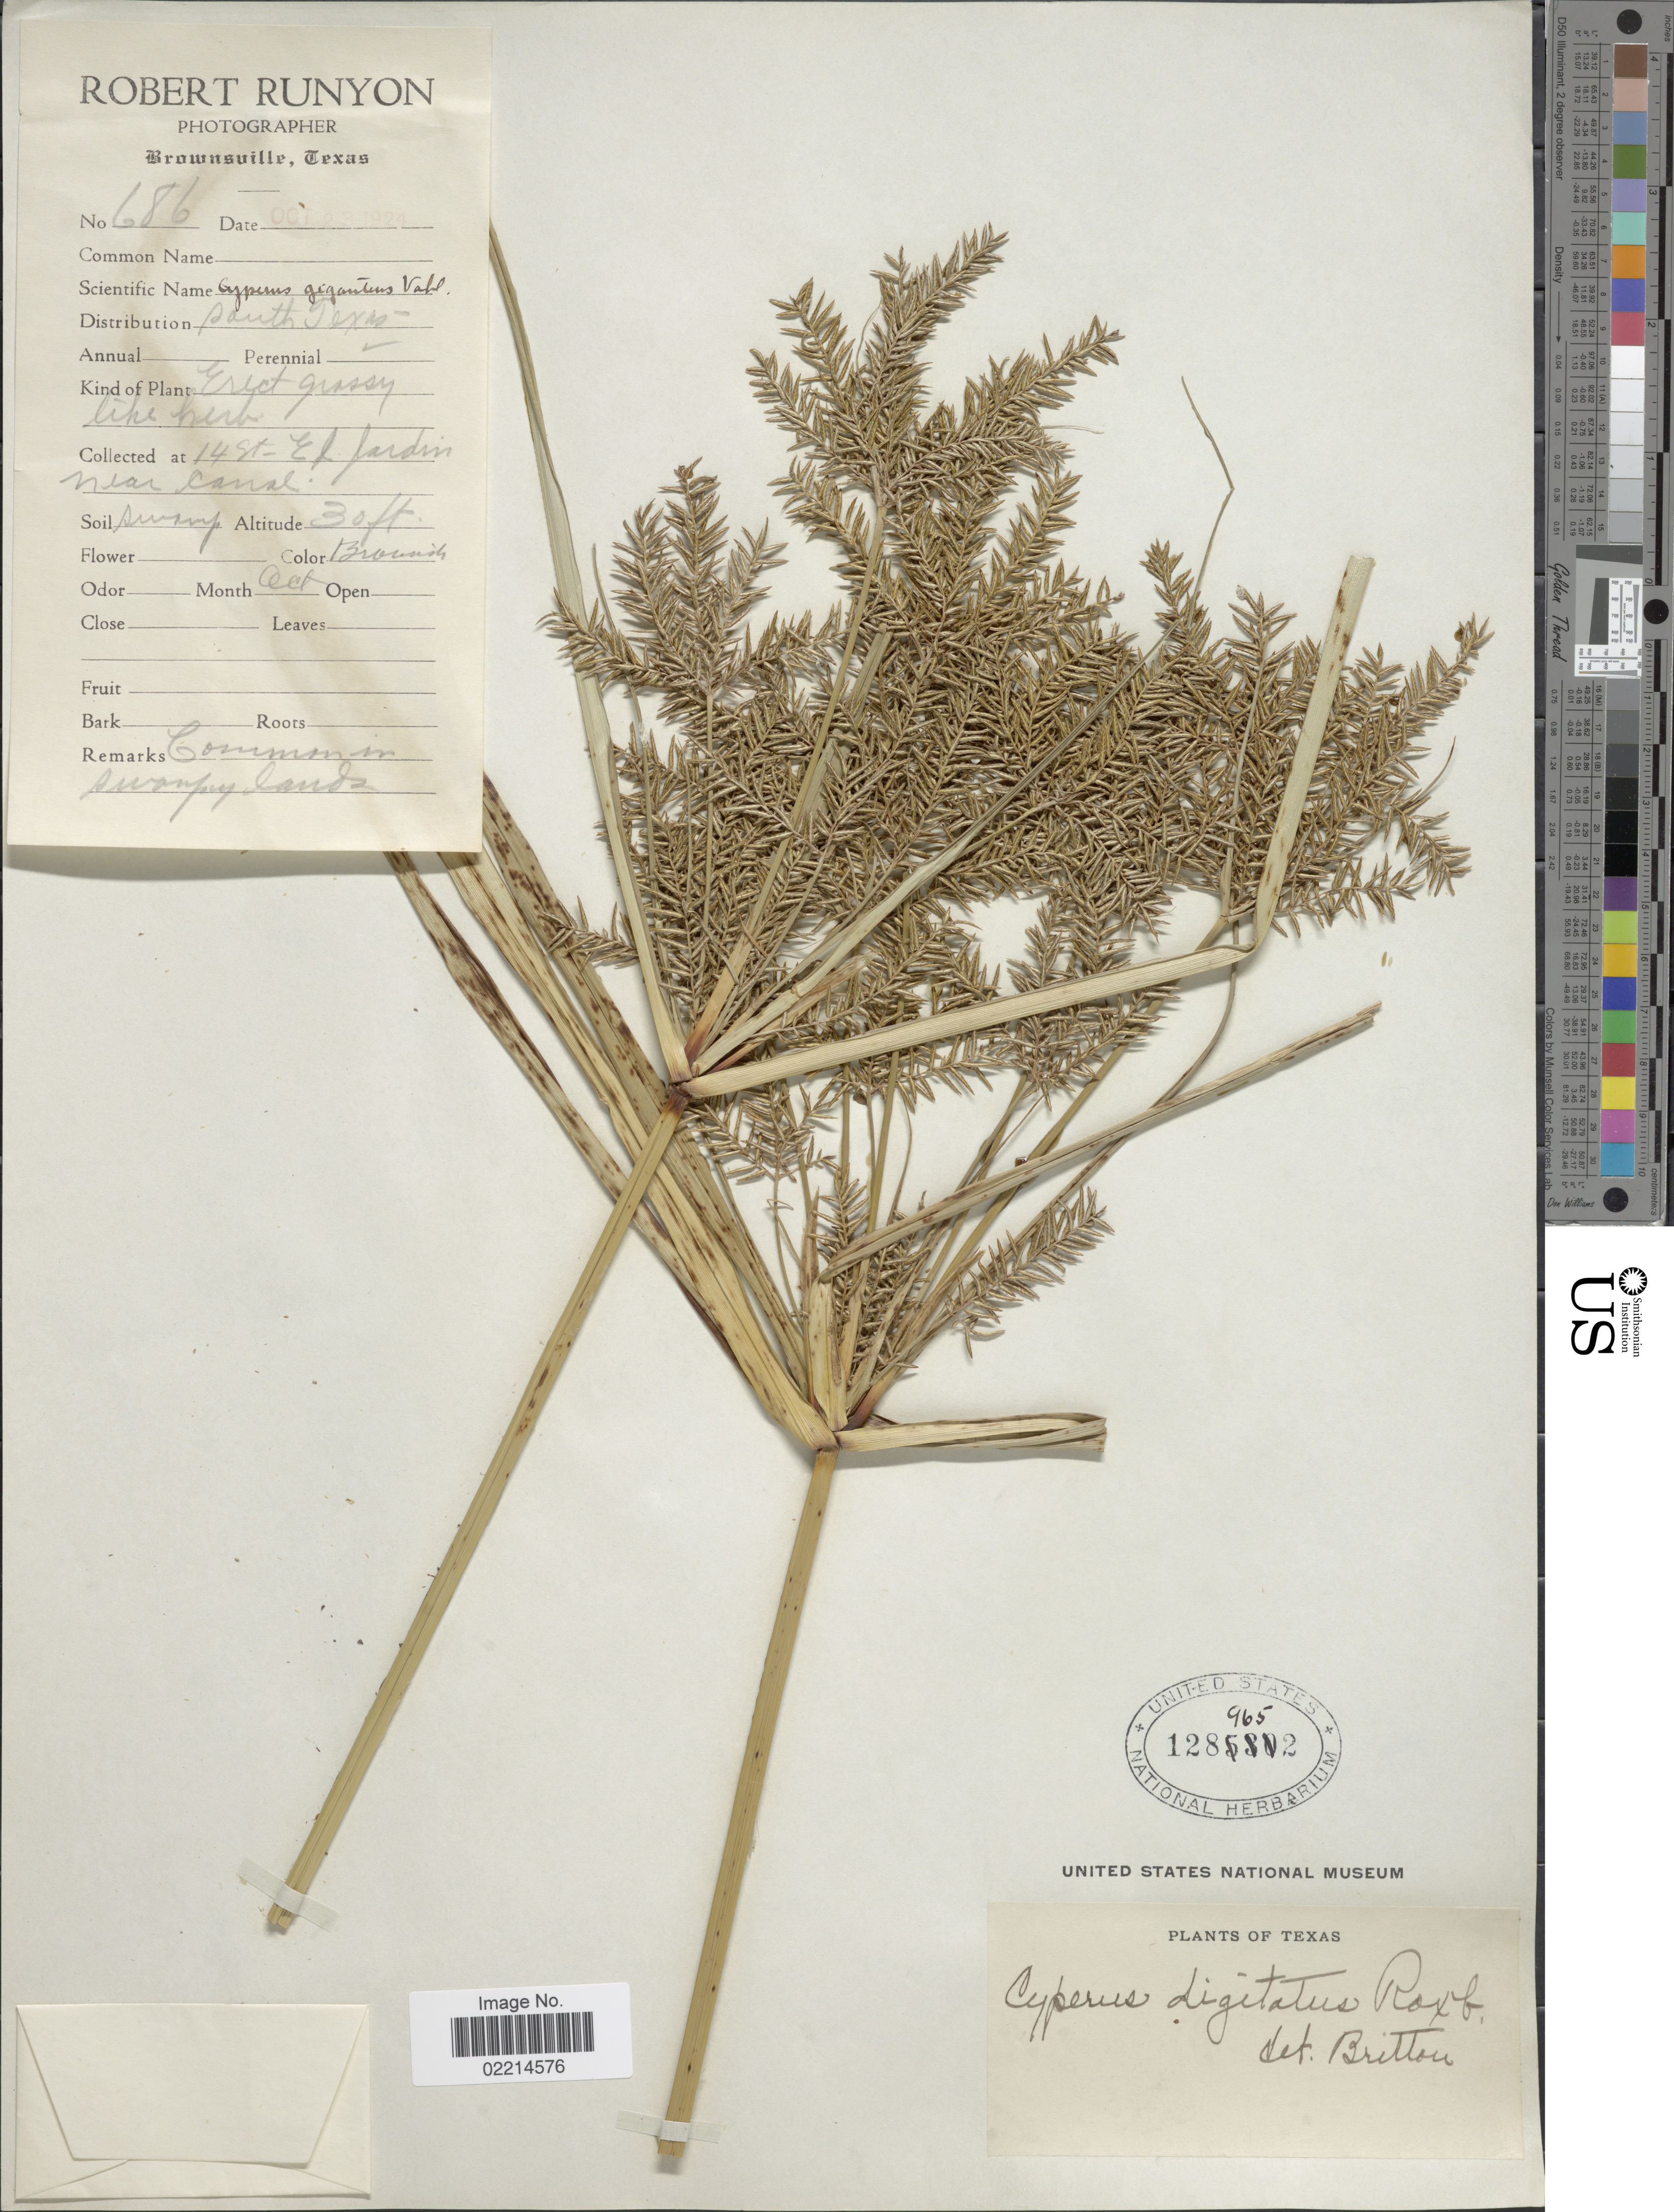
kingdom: Plantae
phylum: Tracheophyta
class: Liliopsida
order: Poales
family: Cyperaceae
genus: Cyperus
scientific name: Cyperus digitatus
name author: Roxb.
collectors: R. Runyon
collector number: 686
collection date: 1924-10-23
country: United States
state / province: Texas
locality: South Texas, 14 St. El Jardin near Canal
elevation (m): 9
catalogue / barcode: US 1289652